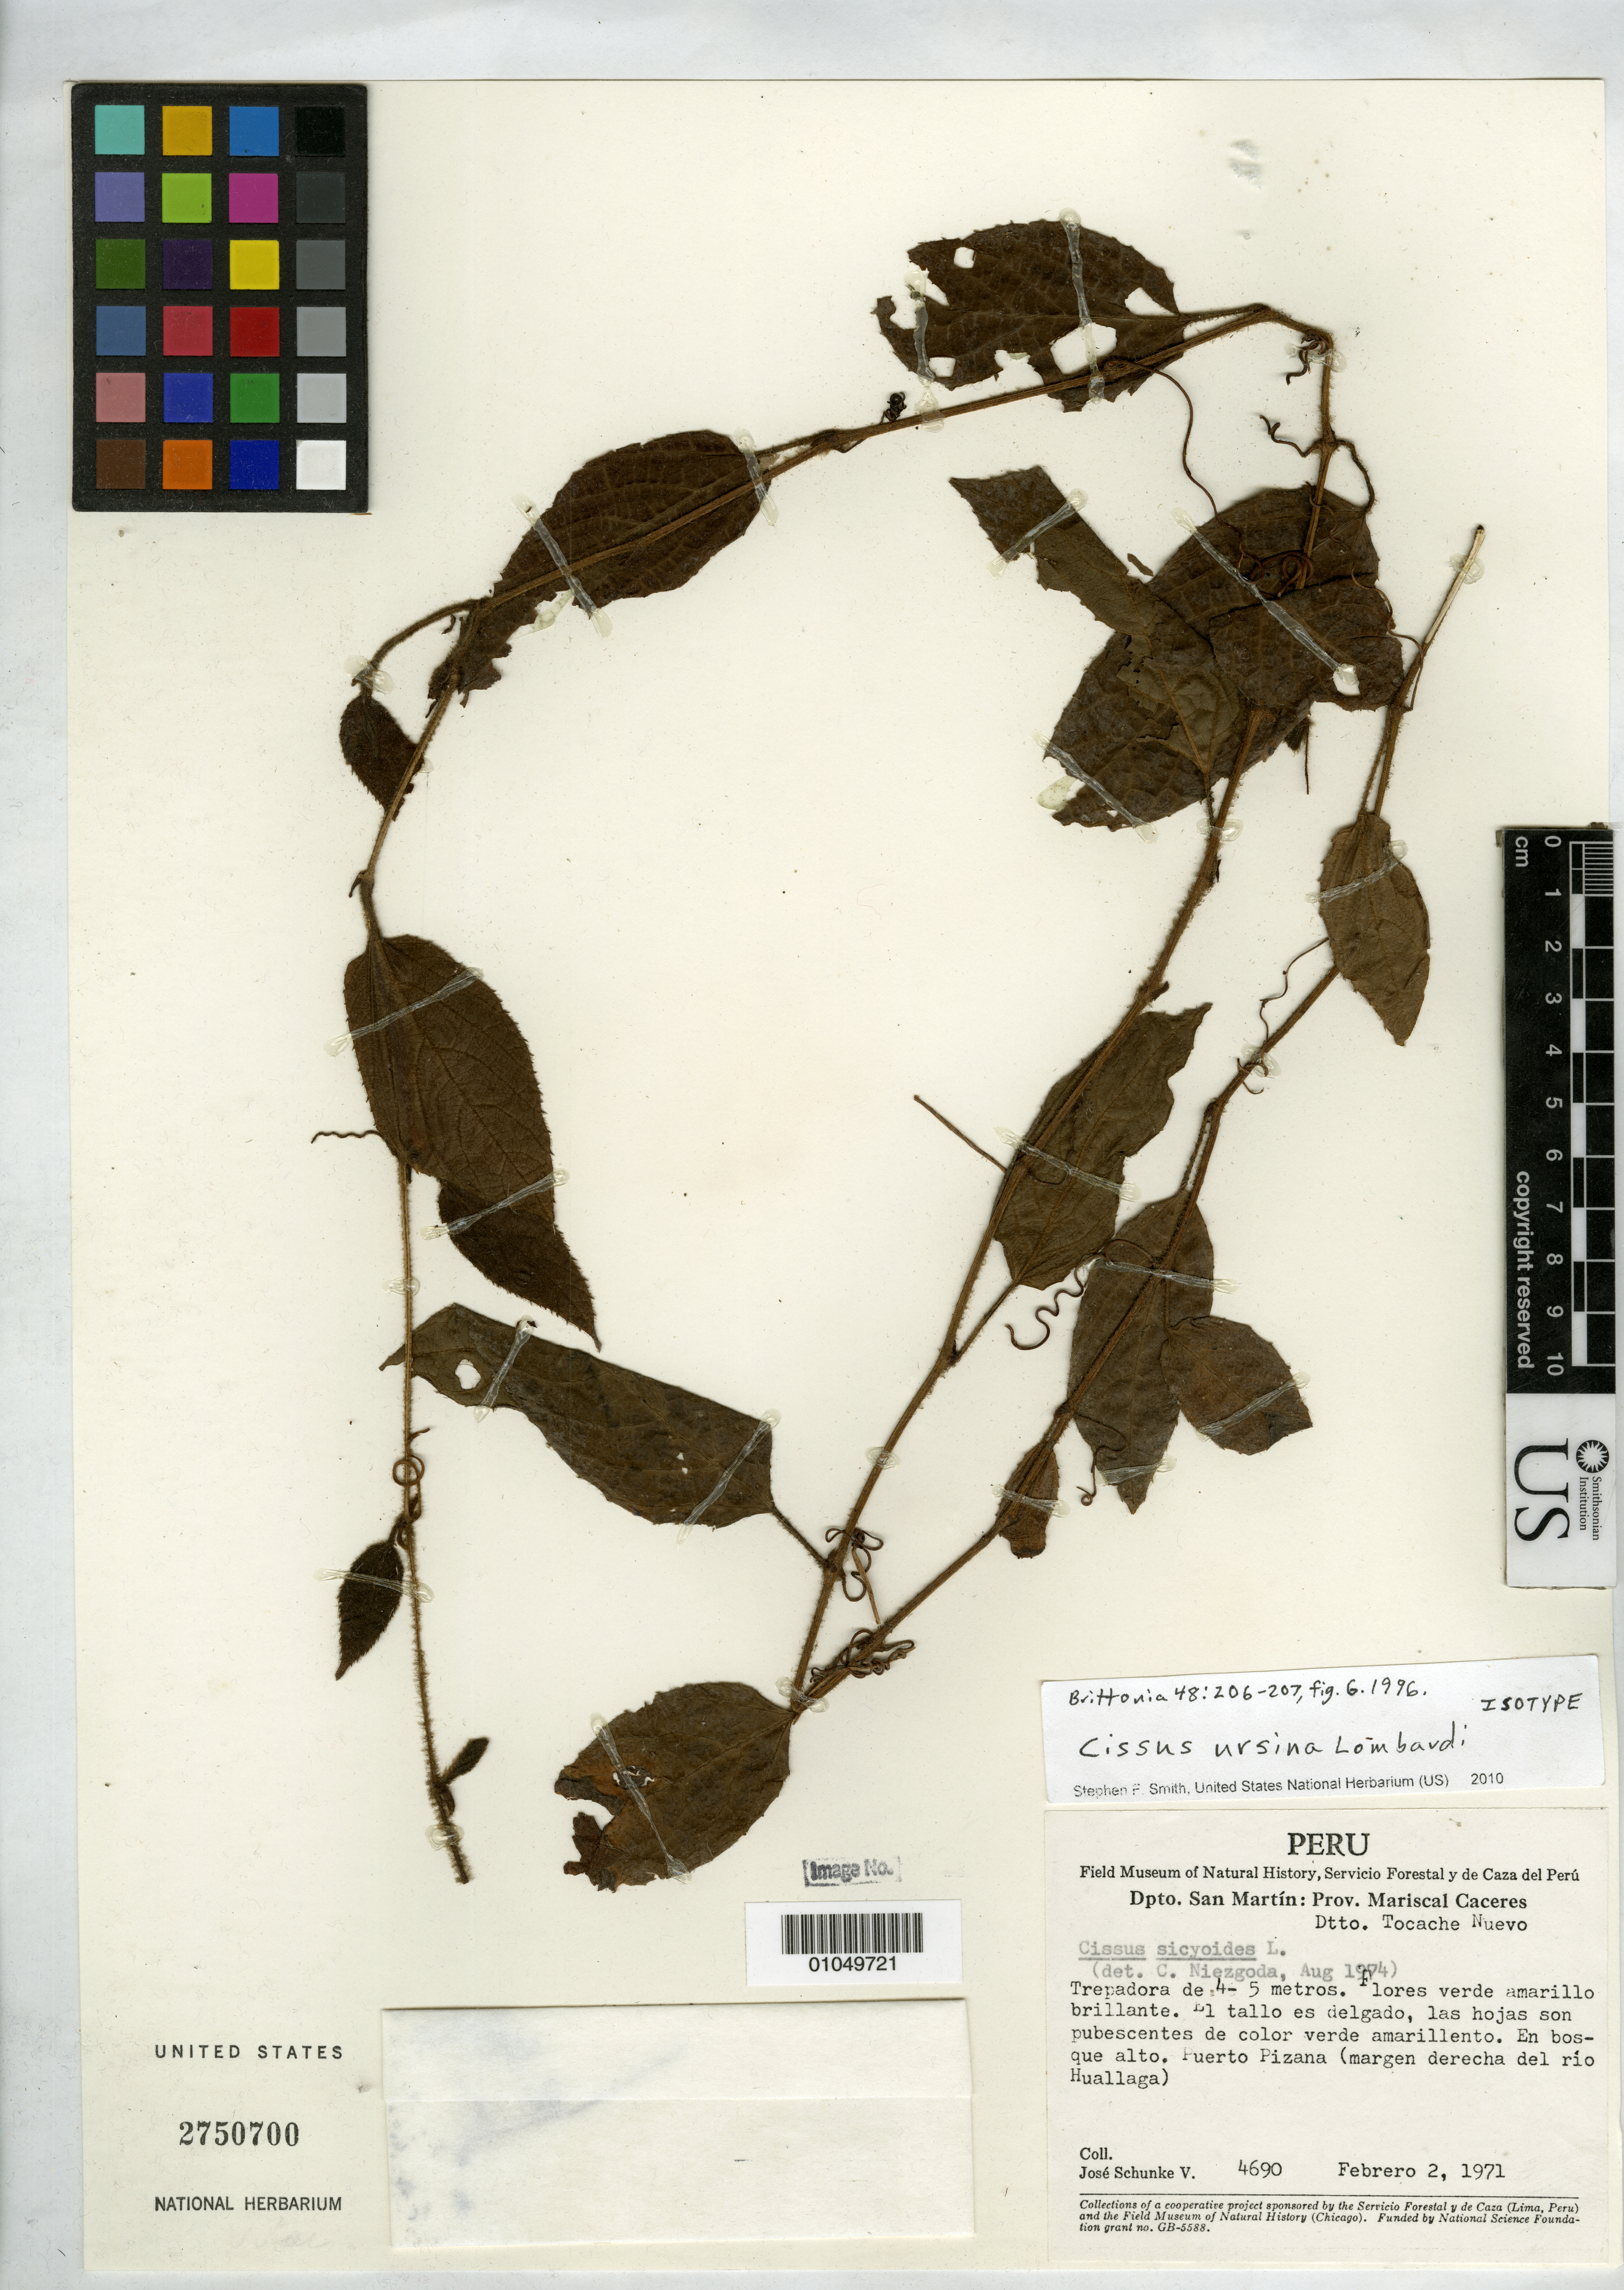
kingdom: Plantae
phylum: Tracheophyta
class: Magnoliopsida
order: Vitales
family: Vitaceae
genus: Cissus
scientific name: Cissus ursina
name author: Lombardi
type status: Isotype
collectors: J. Schunke Vigo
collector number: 4690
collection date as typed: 02 Feb 1971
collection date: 1971-02-02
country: Peru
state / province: San Martín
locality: Dpto. San Martín: Prov. Mariscal Caceres, Dtto. Tocache Nuevo. Puerto Pizana (margen derecha del río Huallaga).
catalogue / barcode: US 2750700